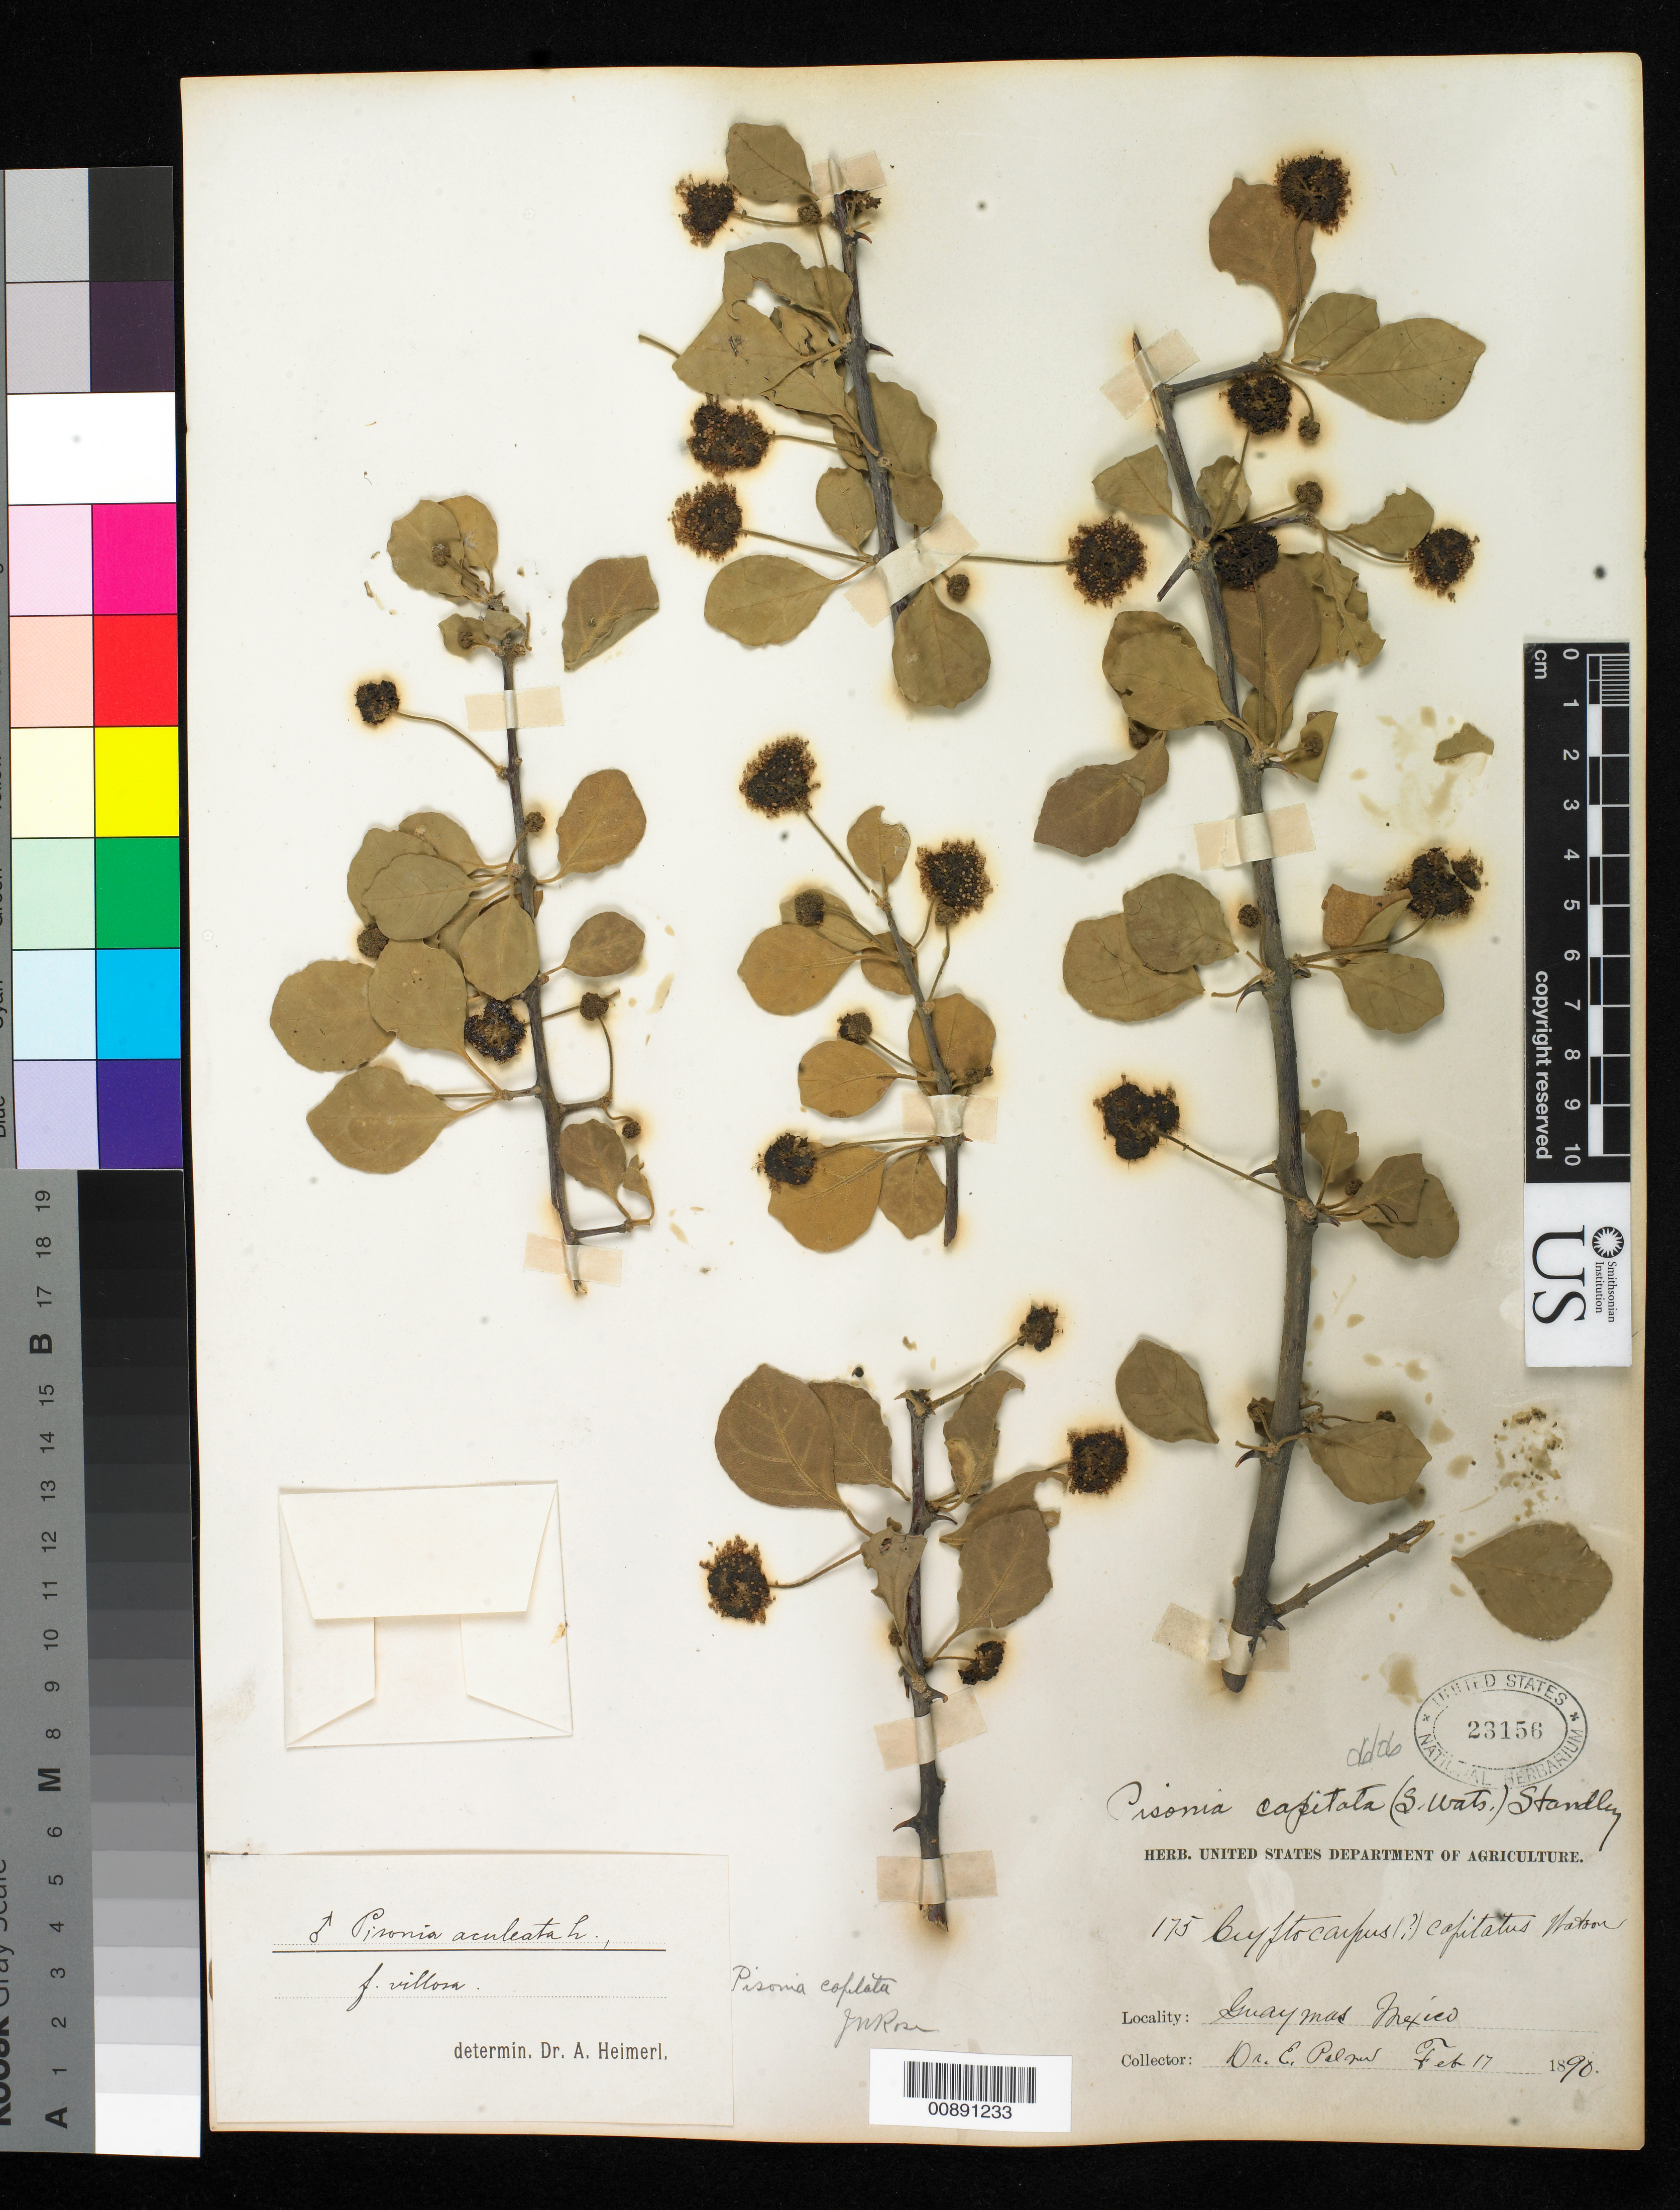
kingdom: Plantae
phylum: Tracheophyta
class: Magnoliopsida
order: Caryophyllales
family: Nyctaginaceae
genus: Pisonia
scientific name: Pisonia capitata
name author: (S. Watson) Standl.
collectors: E. Palmer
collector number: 175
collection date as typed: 17 Feb 1890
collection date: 1890-02-17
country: Mexico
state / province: Sonora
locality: Guaymas, Sonora.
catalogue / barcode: US 23156